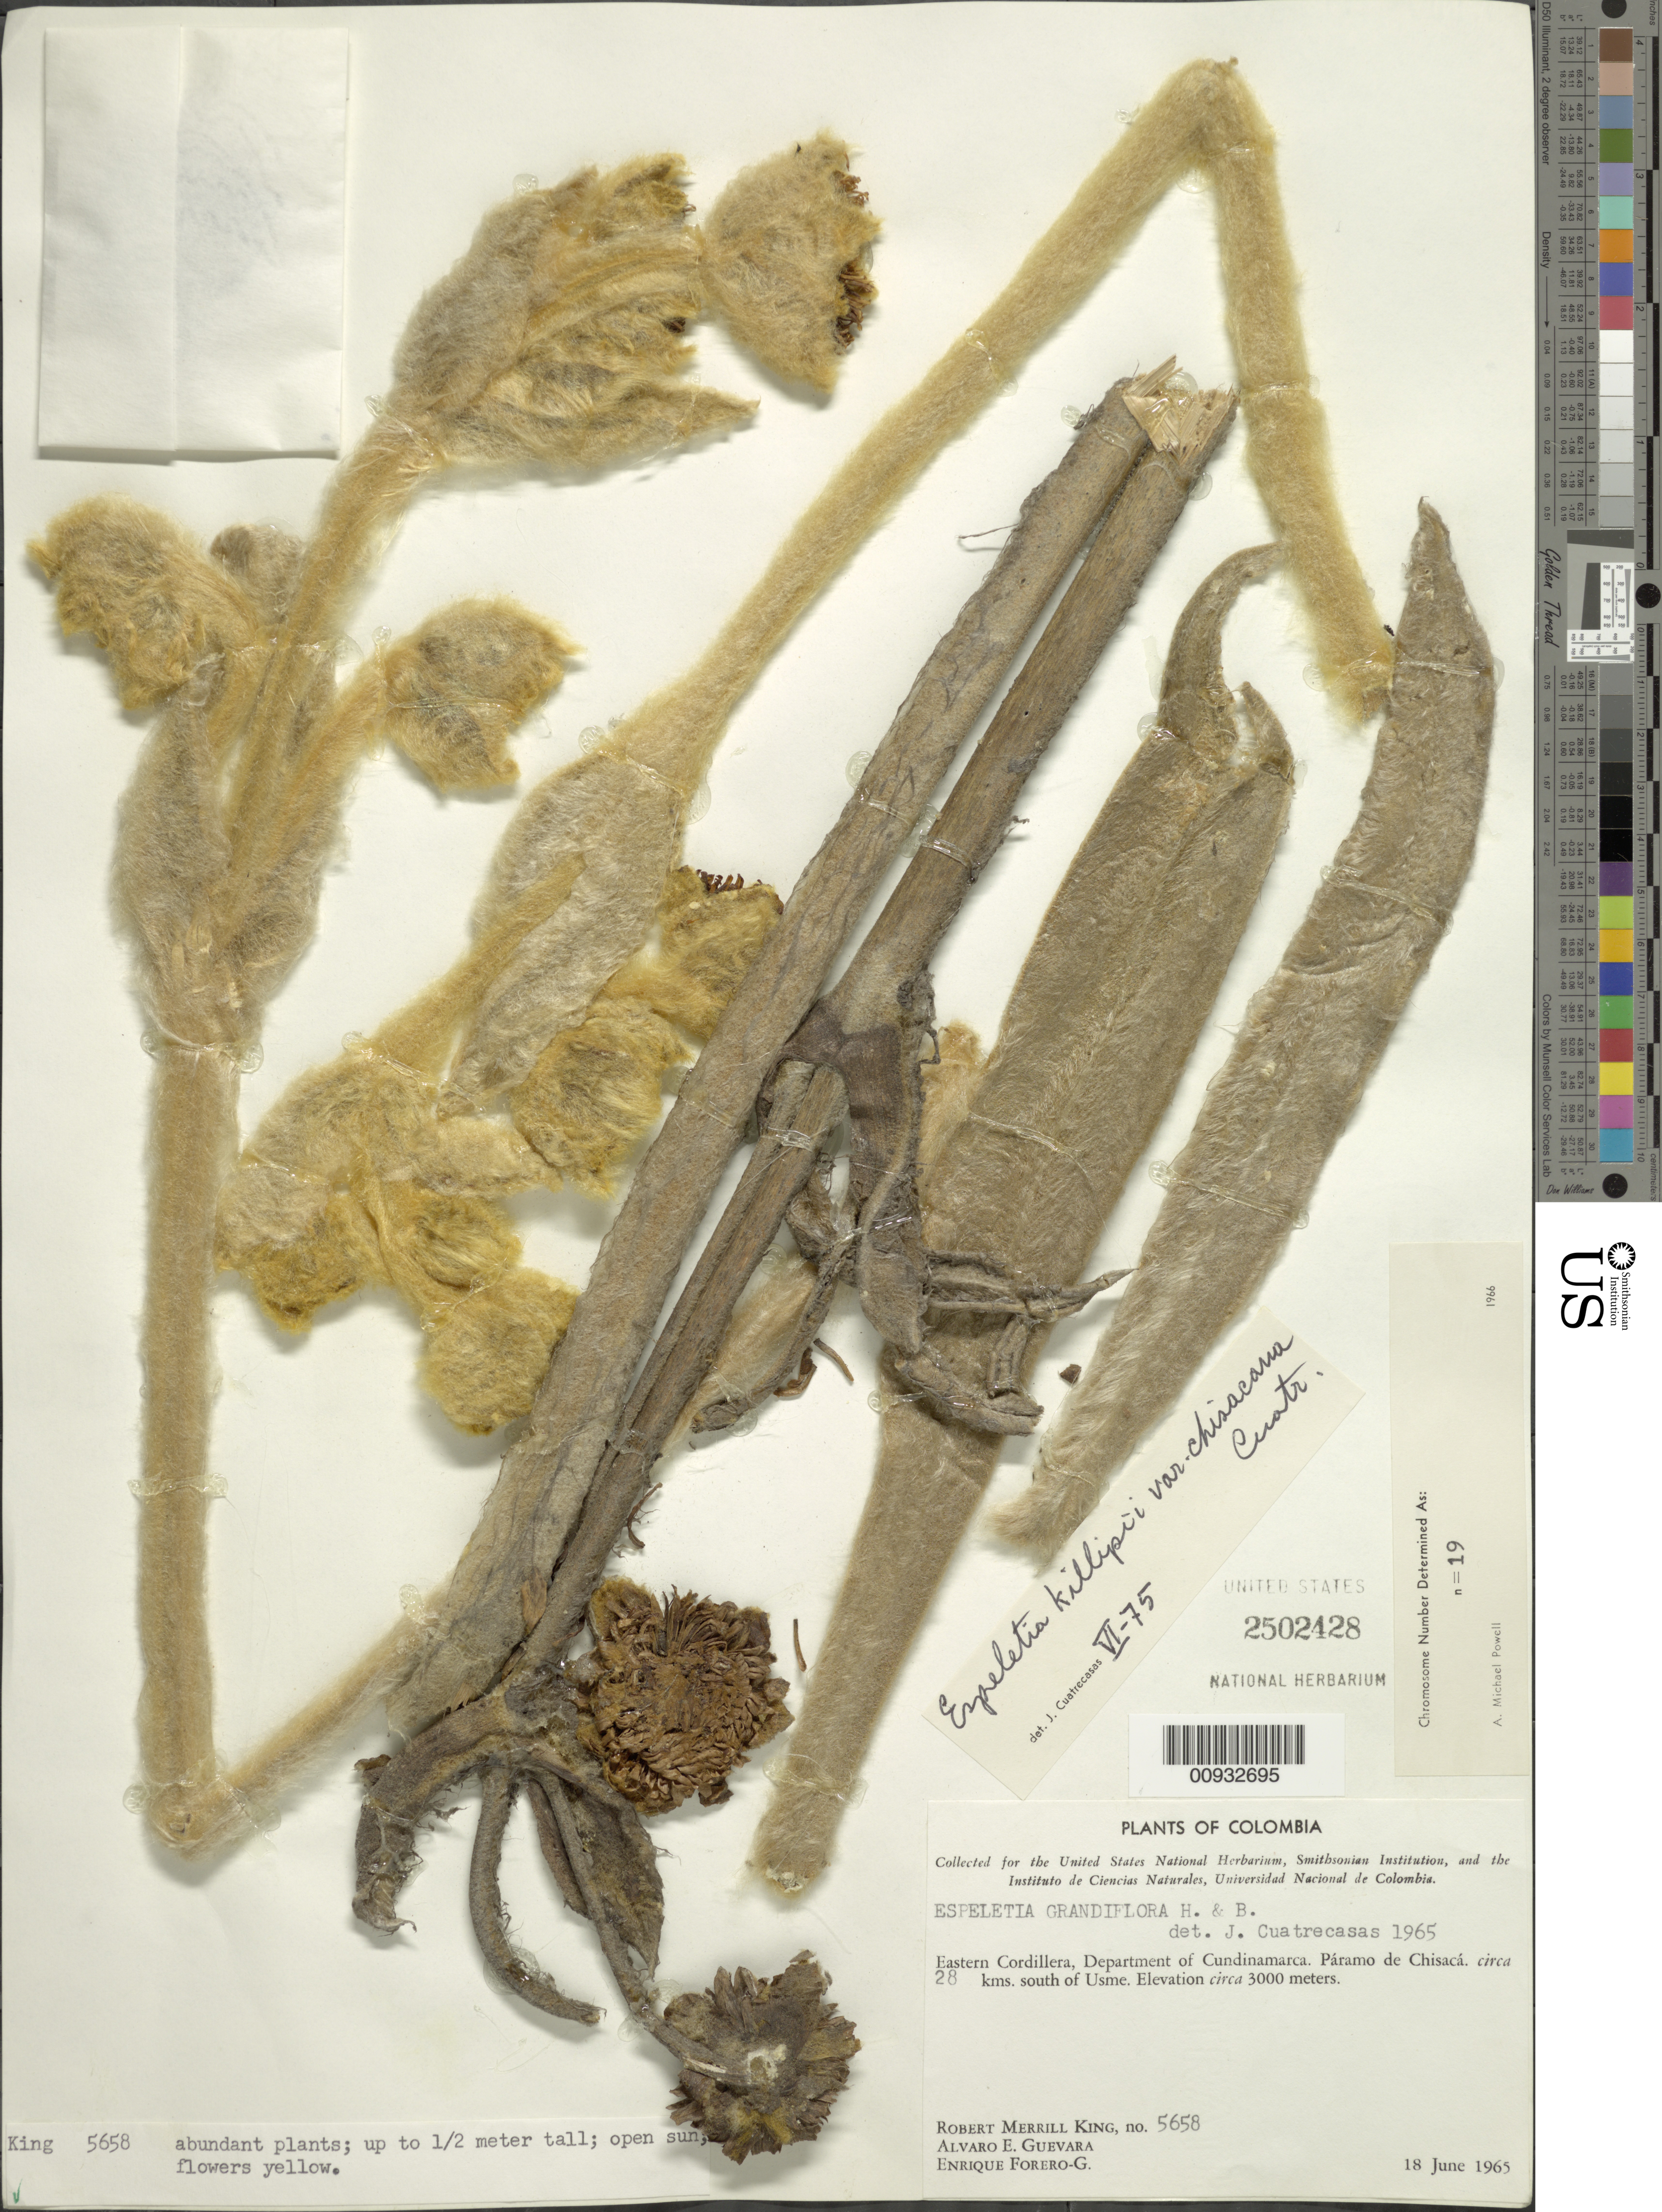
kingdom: Plantae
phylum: Tracheophyta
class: Magnoliopsida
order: Asterales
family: Asteraceae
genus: Espeletia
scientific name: Espeletia killipii var. chisacana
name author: Cuatrec.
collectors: R. M. King, A. E. Guevara & E. Forero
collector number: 5658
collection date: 1965-06-18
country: Colombia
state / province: Cundinamarca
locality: Eastern Cordillera. Paramo de Chisaca. circa 28 kms. south of Usme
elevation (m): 3000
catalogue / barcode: US 2502428